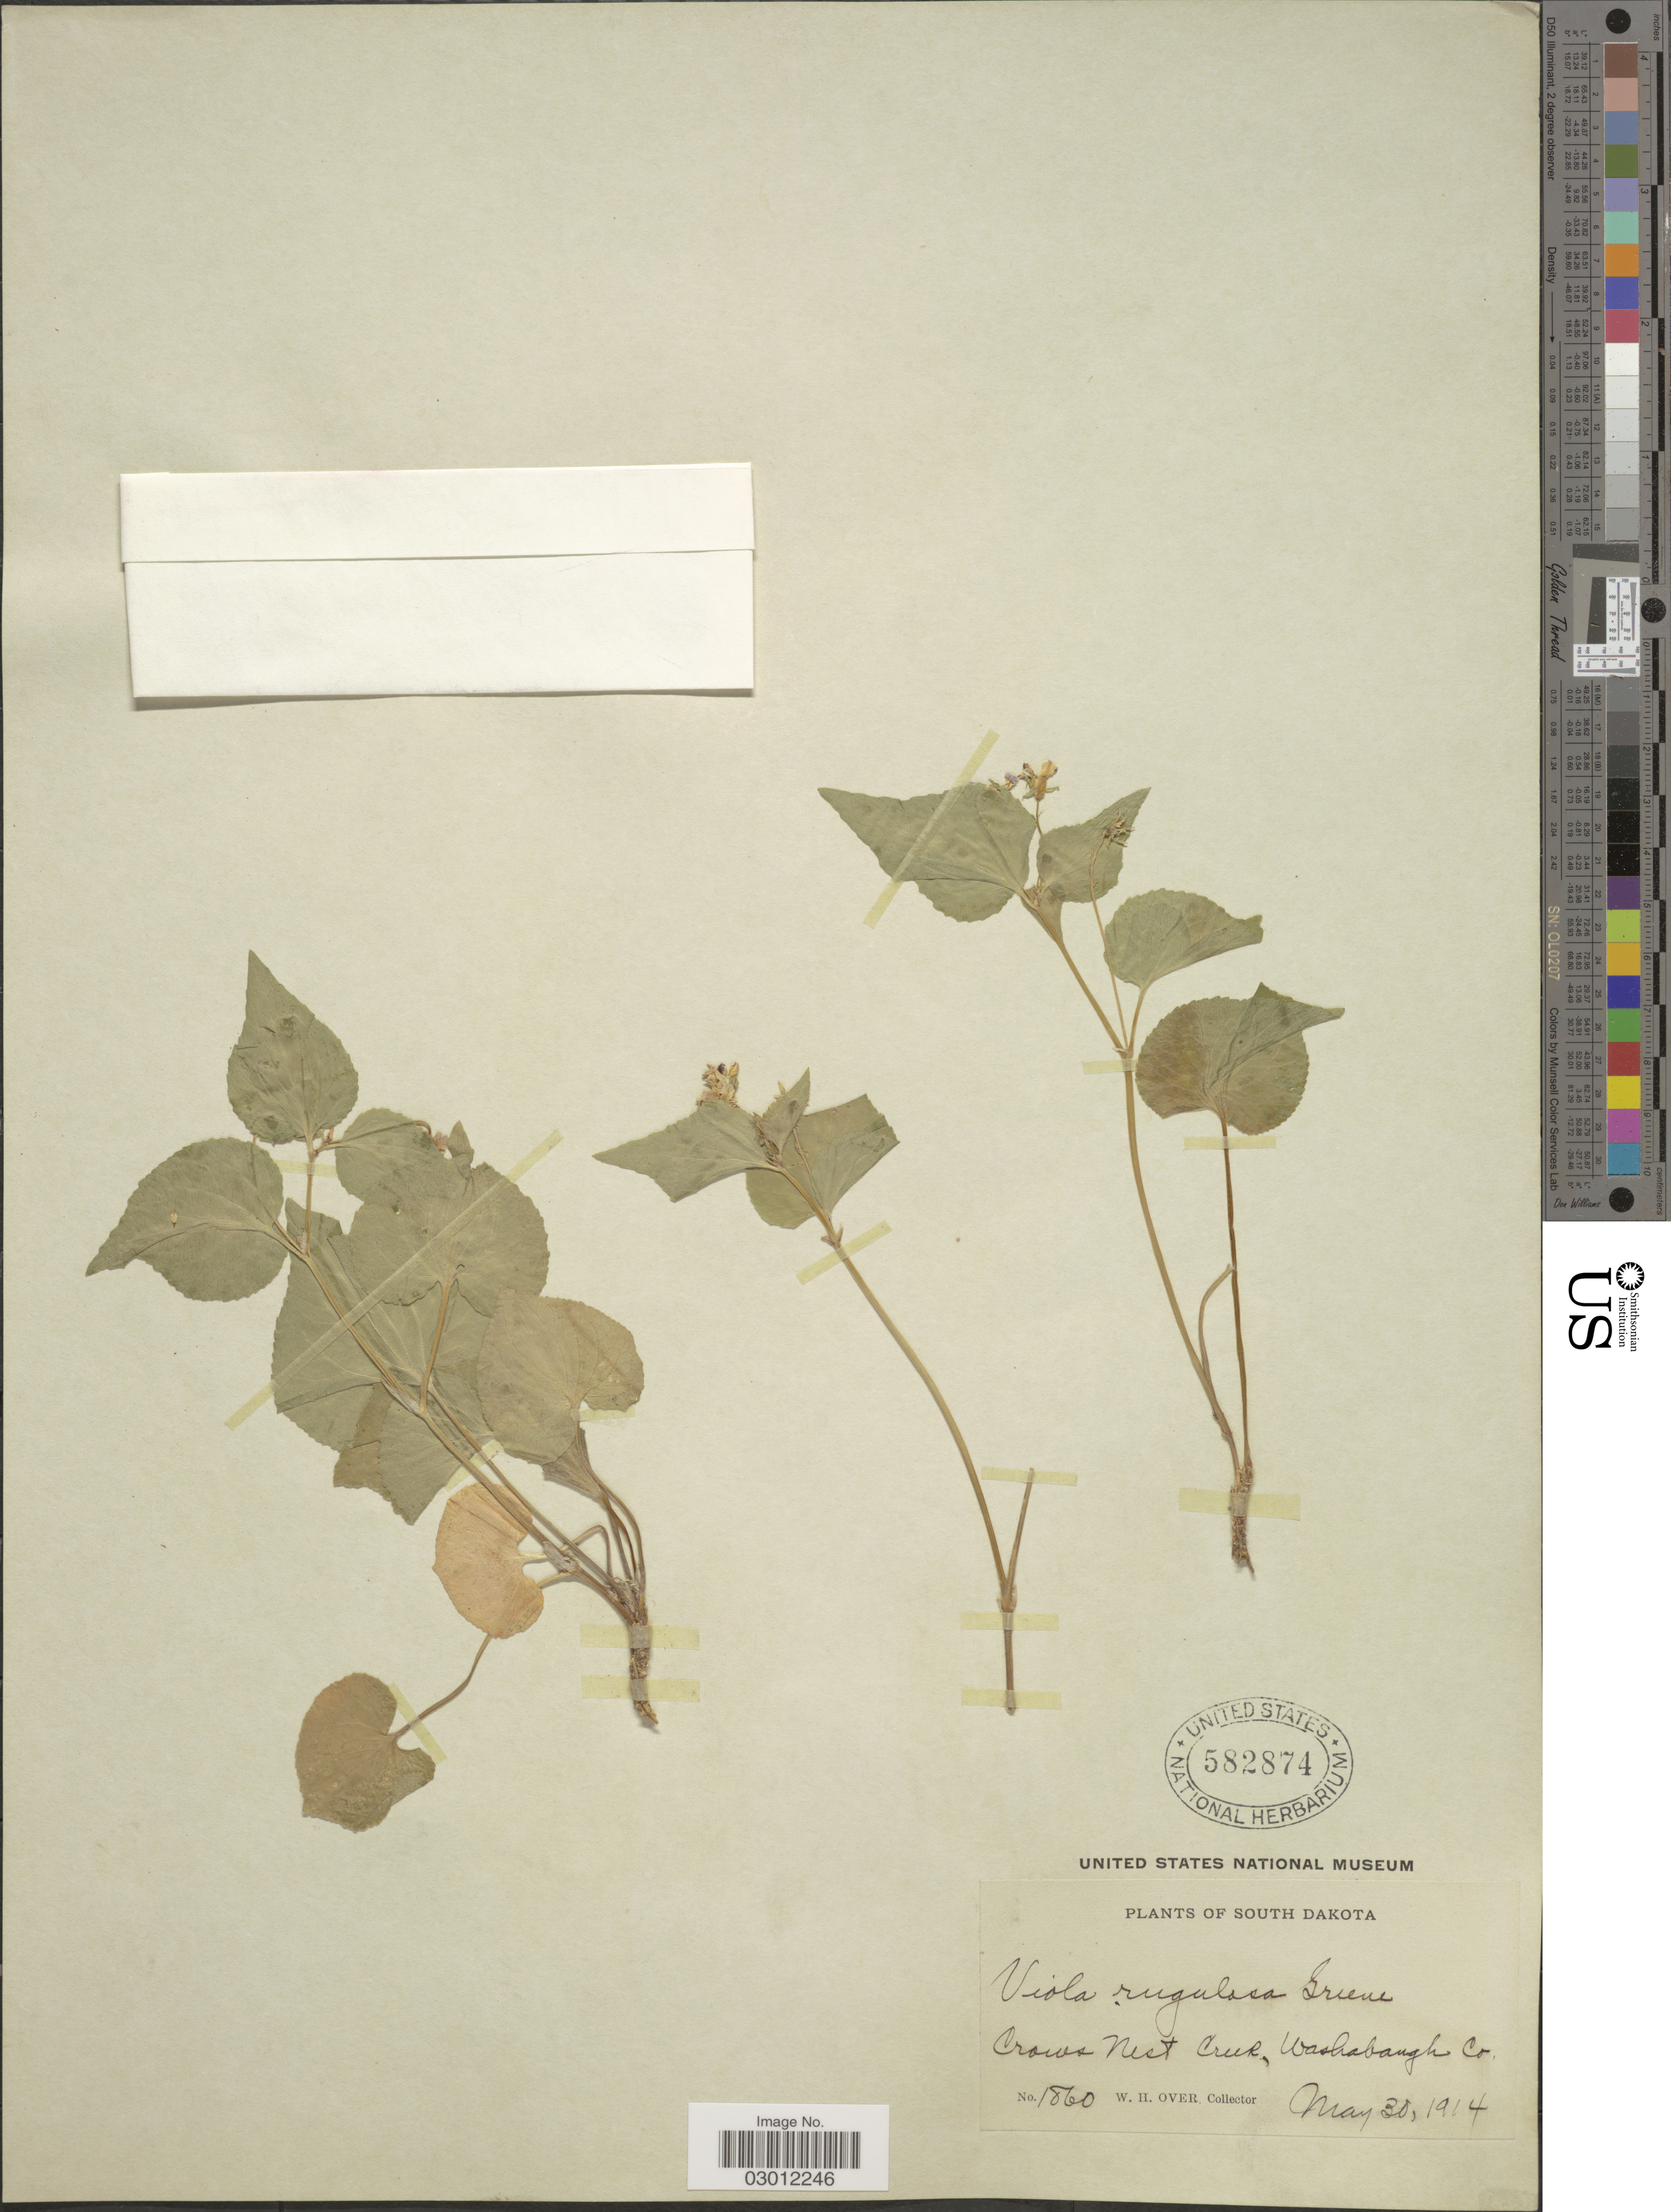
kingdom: Plantae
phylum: Tracheophyta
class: Magnoliopsida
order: Malpighiales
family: Violaceae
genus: Viola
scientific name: Viola canadensis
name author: L.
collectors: W. Over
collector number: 1860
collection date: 1914-05-30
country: United States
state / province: South Dakota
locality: Crows Nest Creek, Washabaugh Co.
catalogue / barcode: US 582874